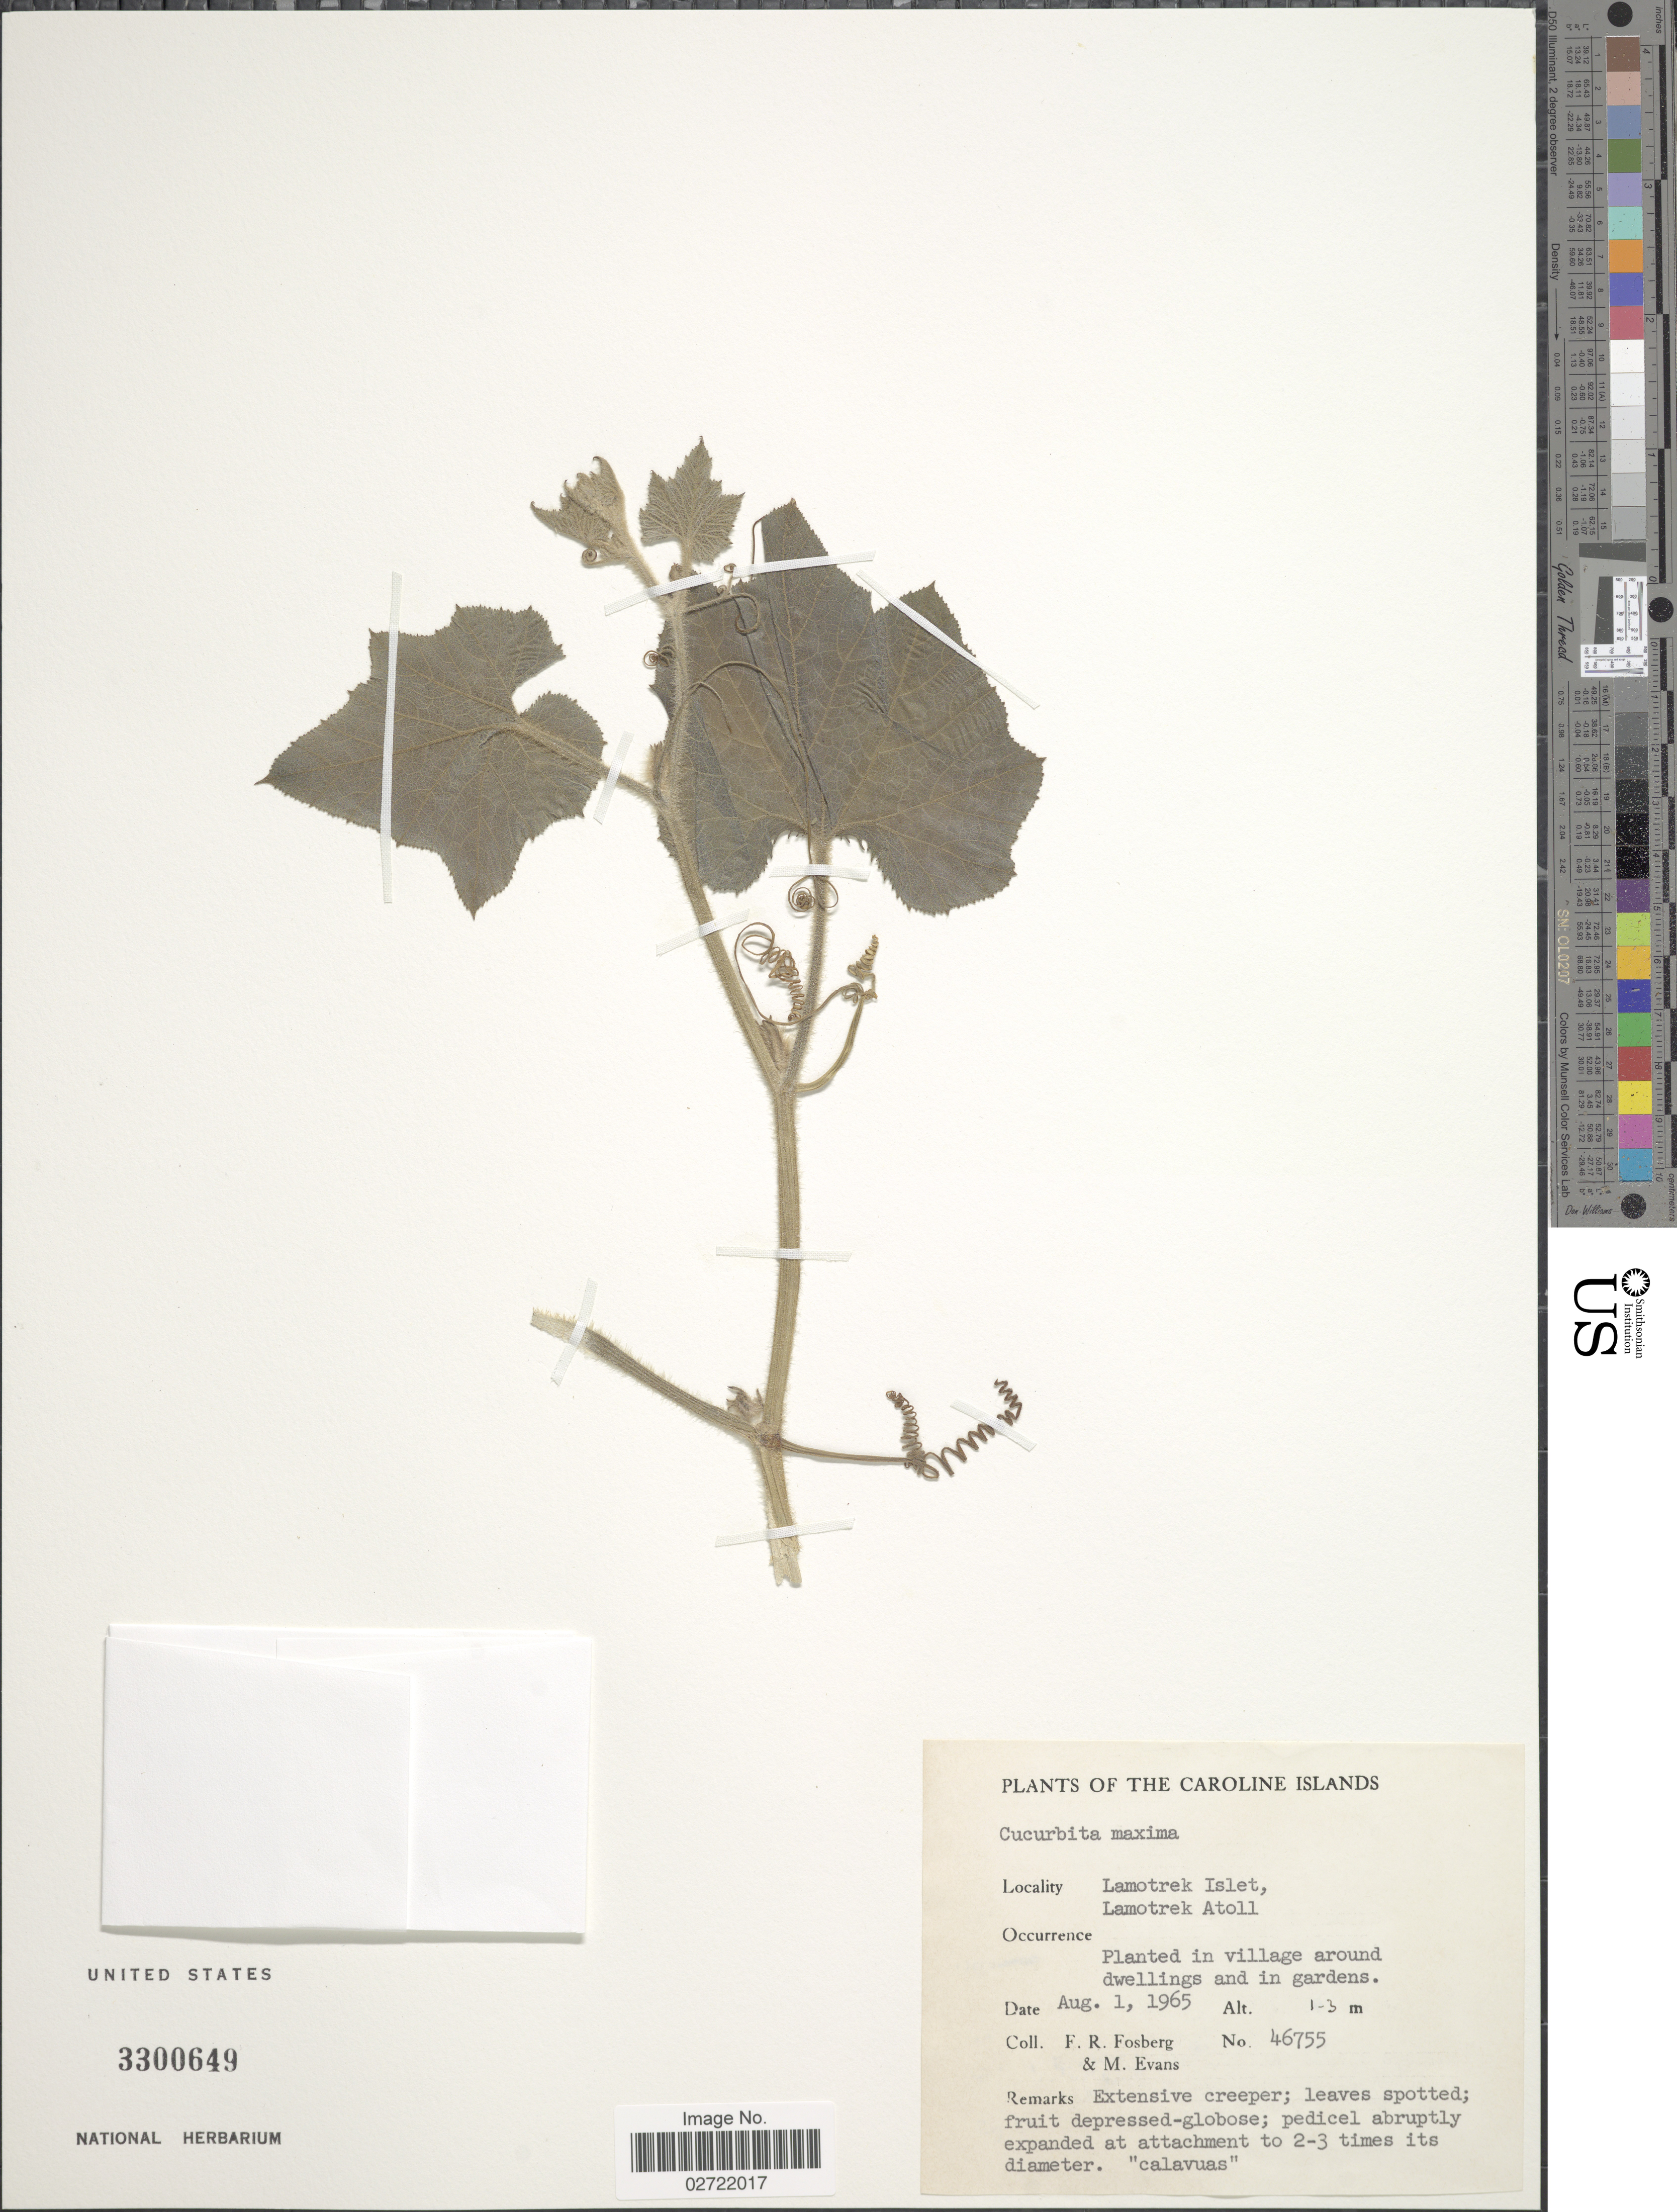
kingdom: Plantae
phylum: Tracheophyta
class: Magnoliopsida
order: Cucurbitales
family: Cucurbitaceae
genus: Cucurbita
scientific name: Cucurbita maxima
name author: Duchesne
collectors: F. R. Fosberg & M. Evans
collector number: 46755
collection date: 1965-08-01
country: Micronesia, Federated States of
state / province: Yap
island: Lamotrek Atoll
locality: The Caroline Islands, Lamotrek Islet, Lamotrek Atoll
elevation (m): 1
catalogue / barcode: US 3300649